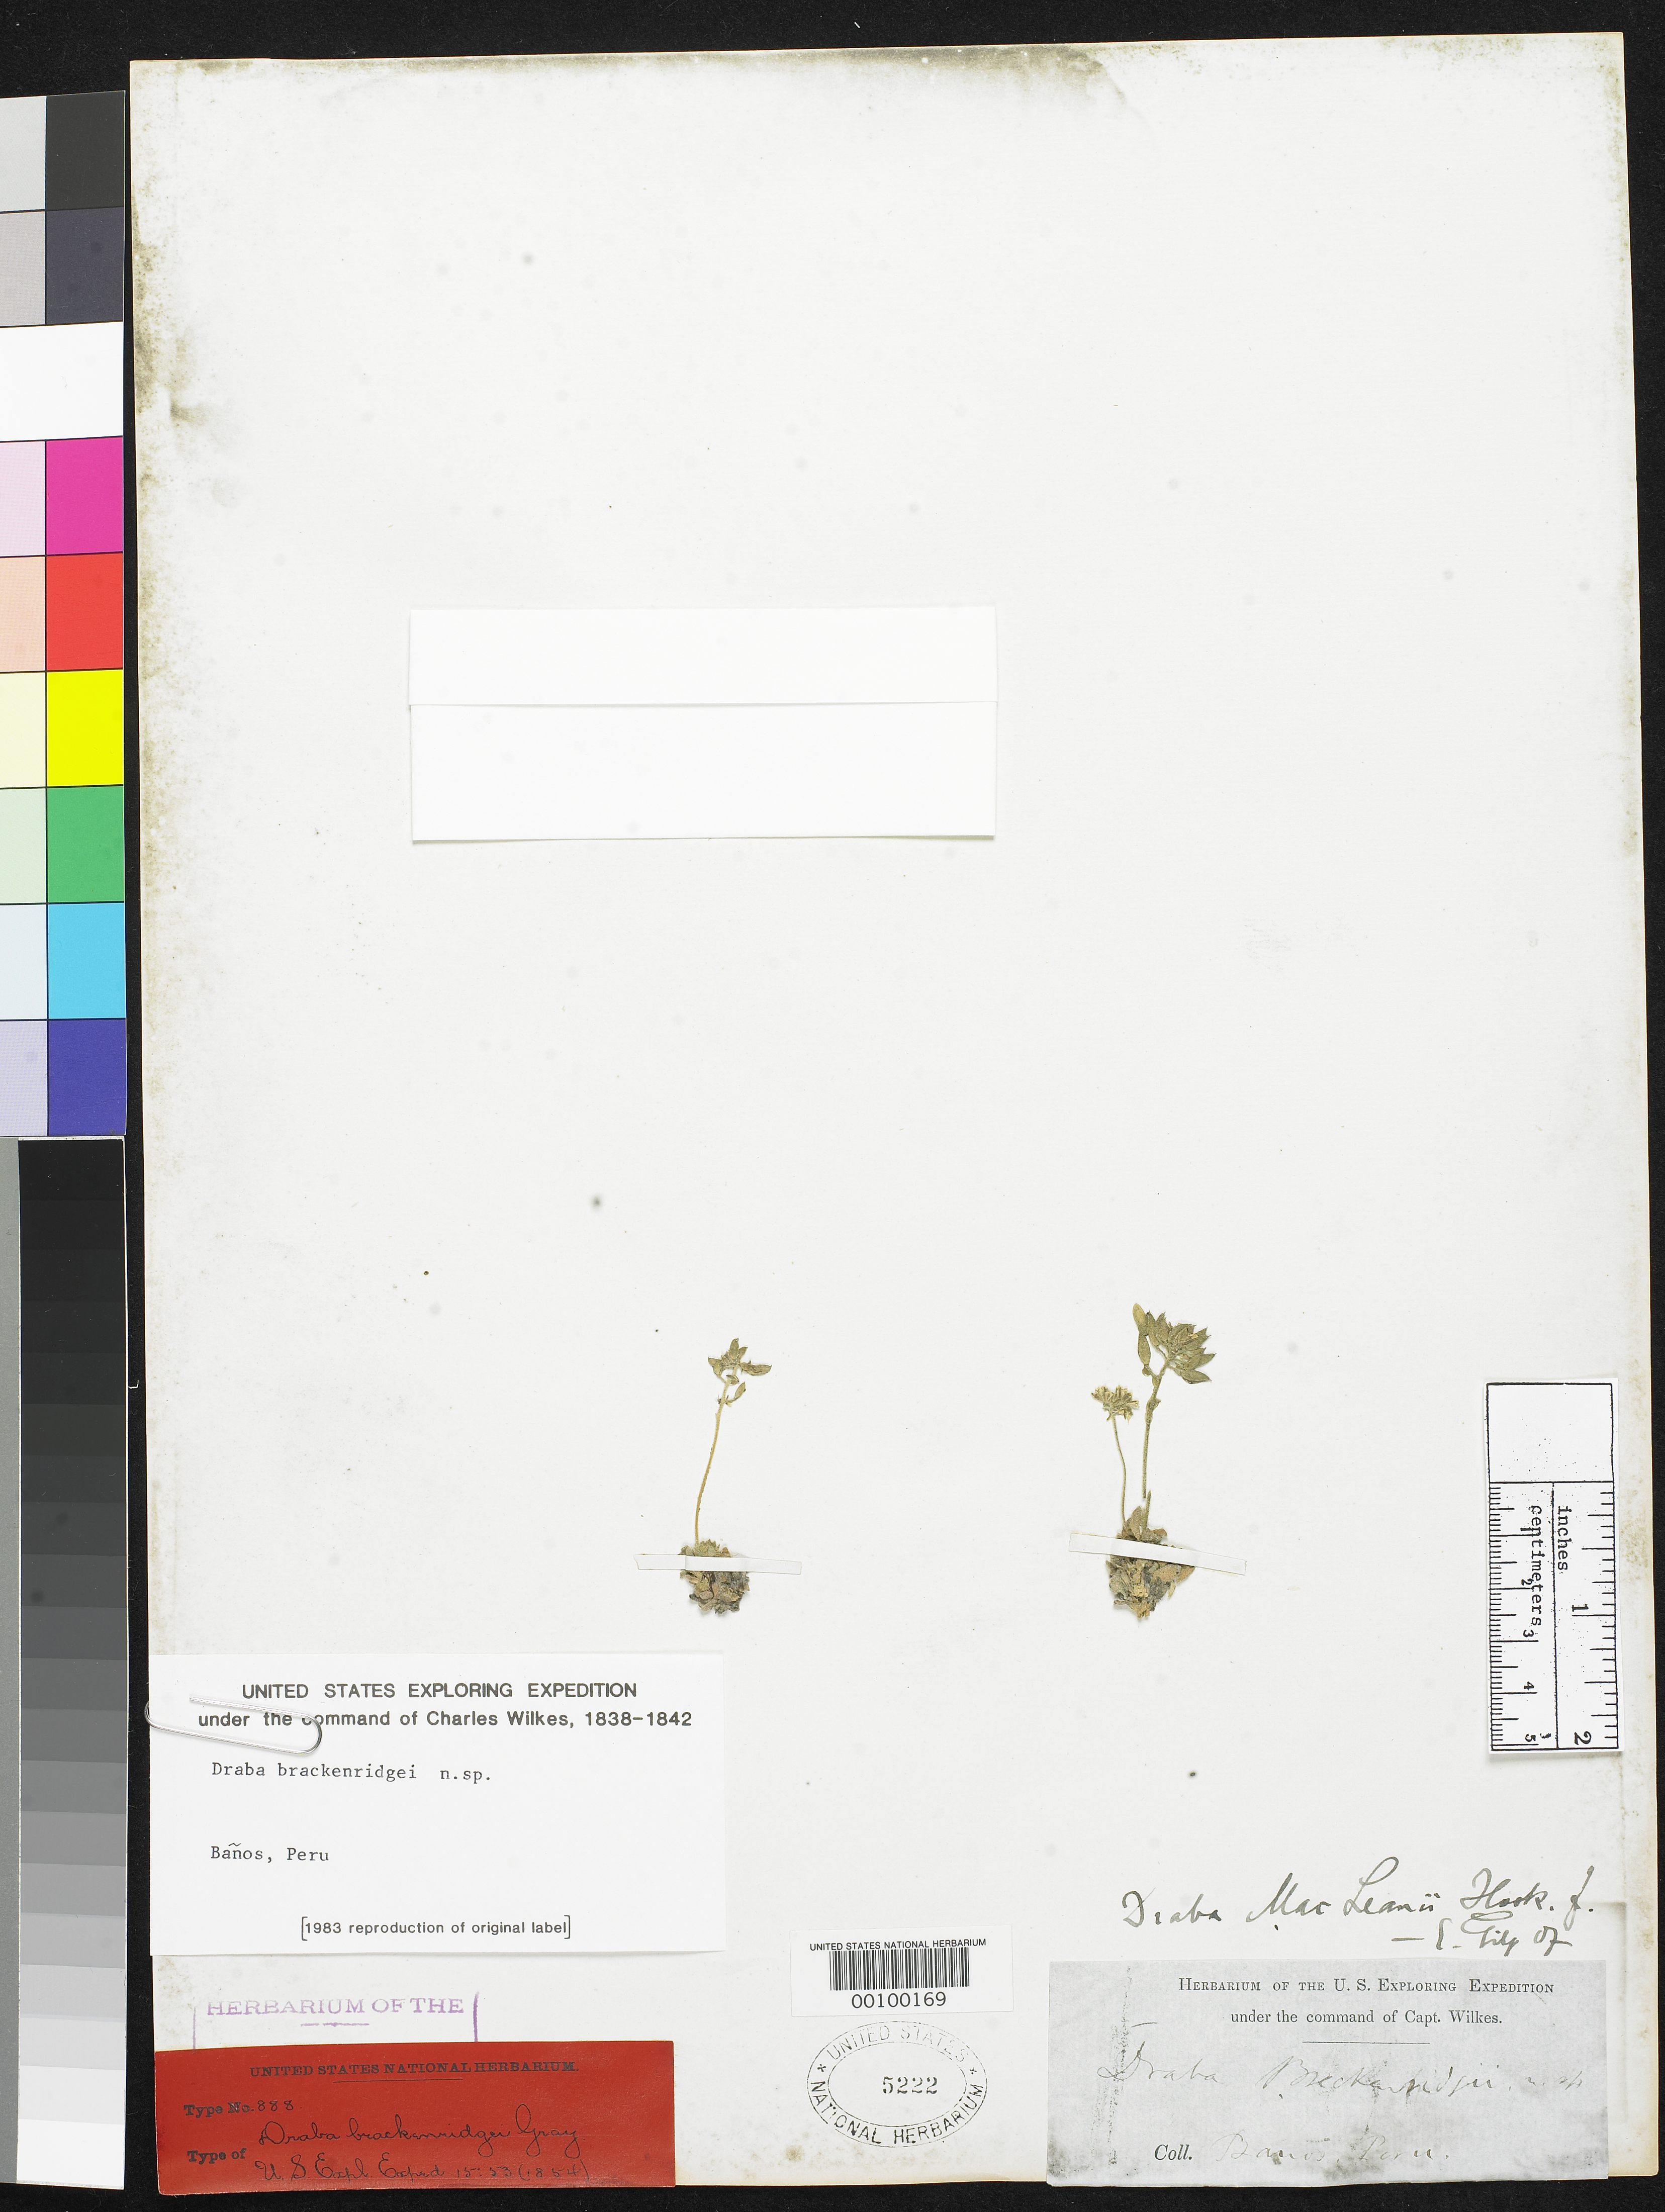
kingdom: Plantae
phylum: Tracheophyta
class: Magnoliopsida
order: Brassicales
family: Brassicaceae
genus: Draba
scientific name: Draba brackenridgei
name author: A. Gray in Wilkes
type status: Type Collection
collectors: Wilkes Explor. Exped.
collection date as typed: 1838 to -- --- 1842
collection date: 1838/1842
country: Peru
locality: Baños, above Obrajillo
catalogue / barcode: US 5222